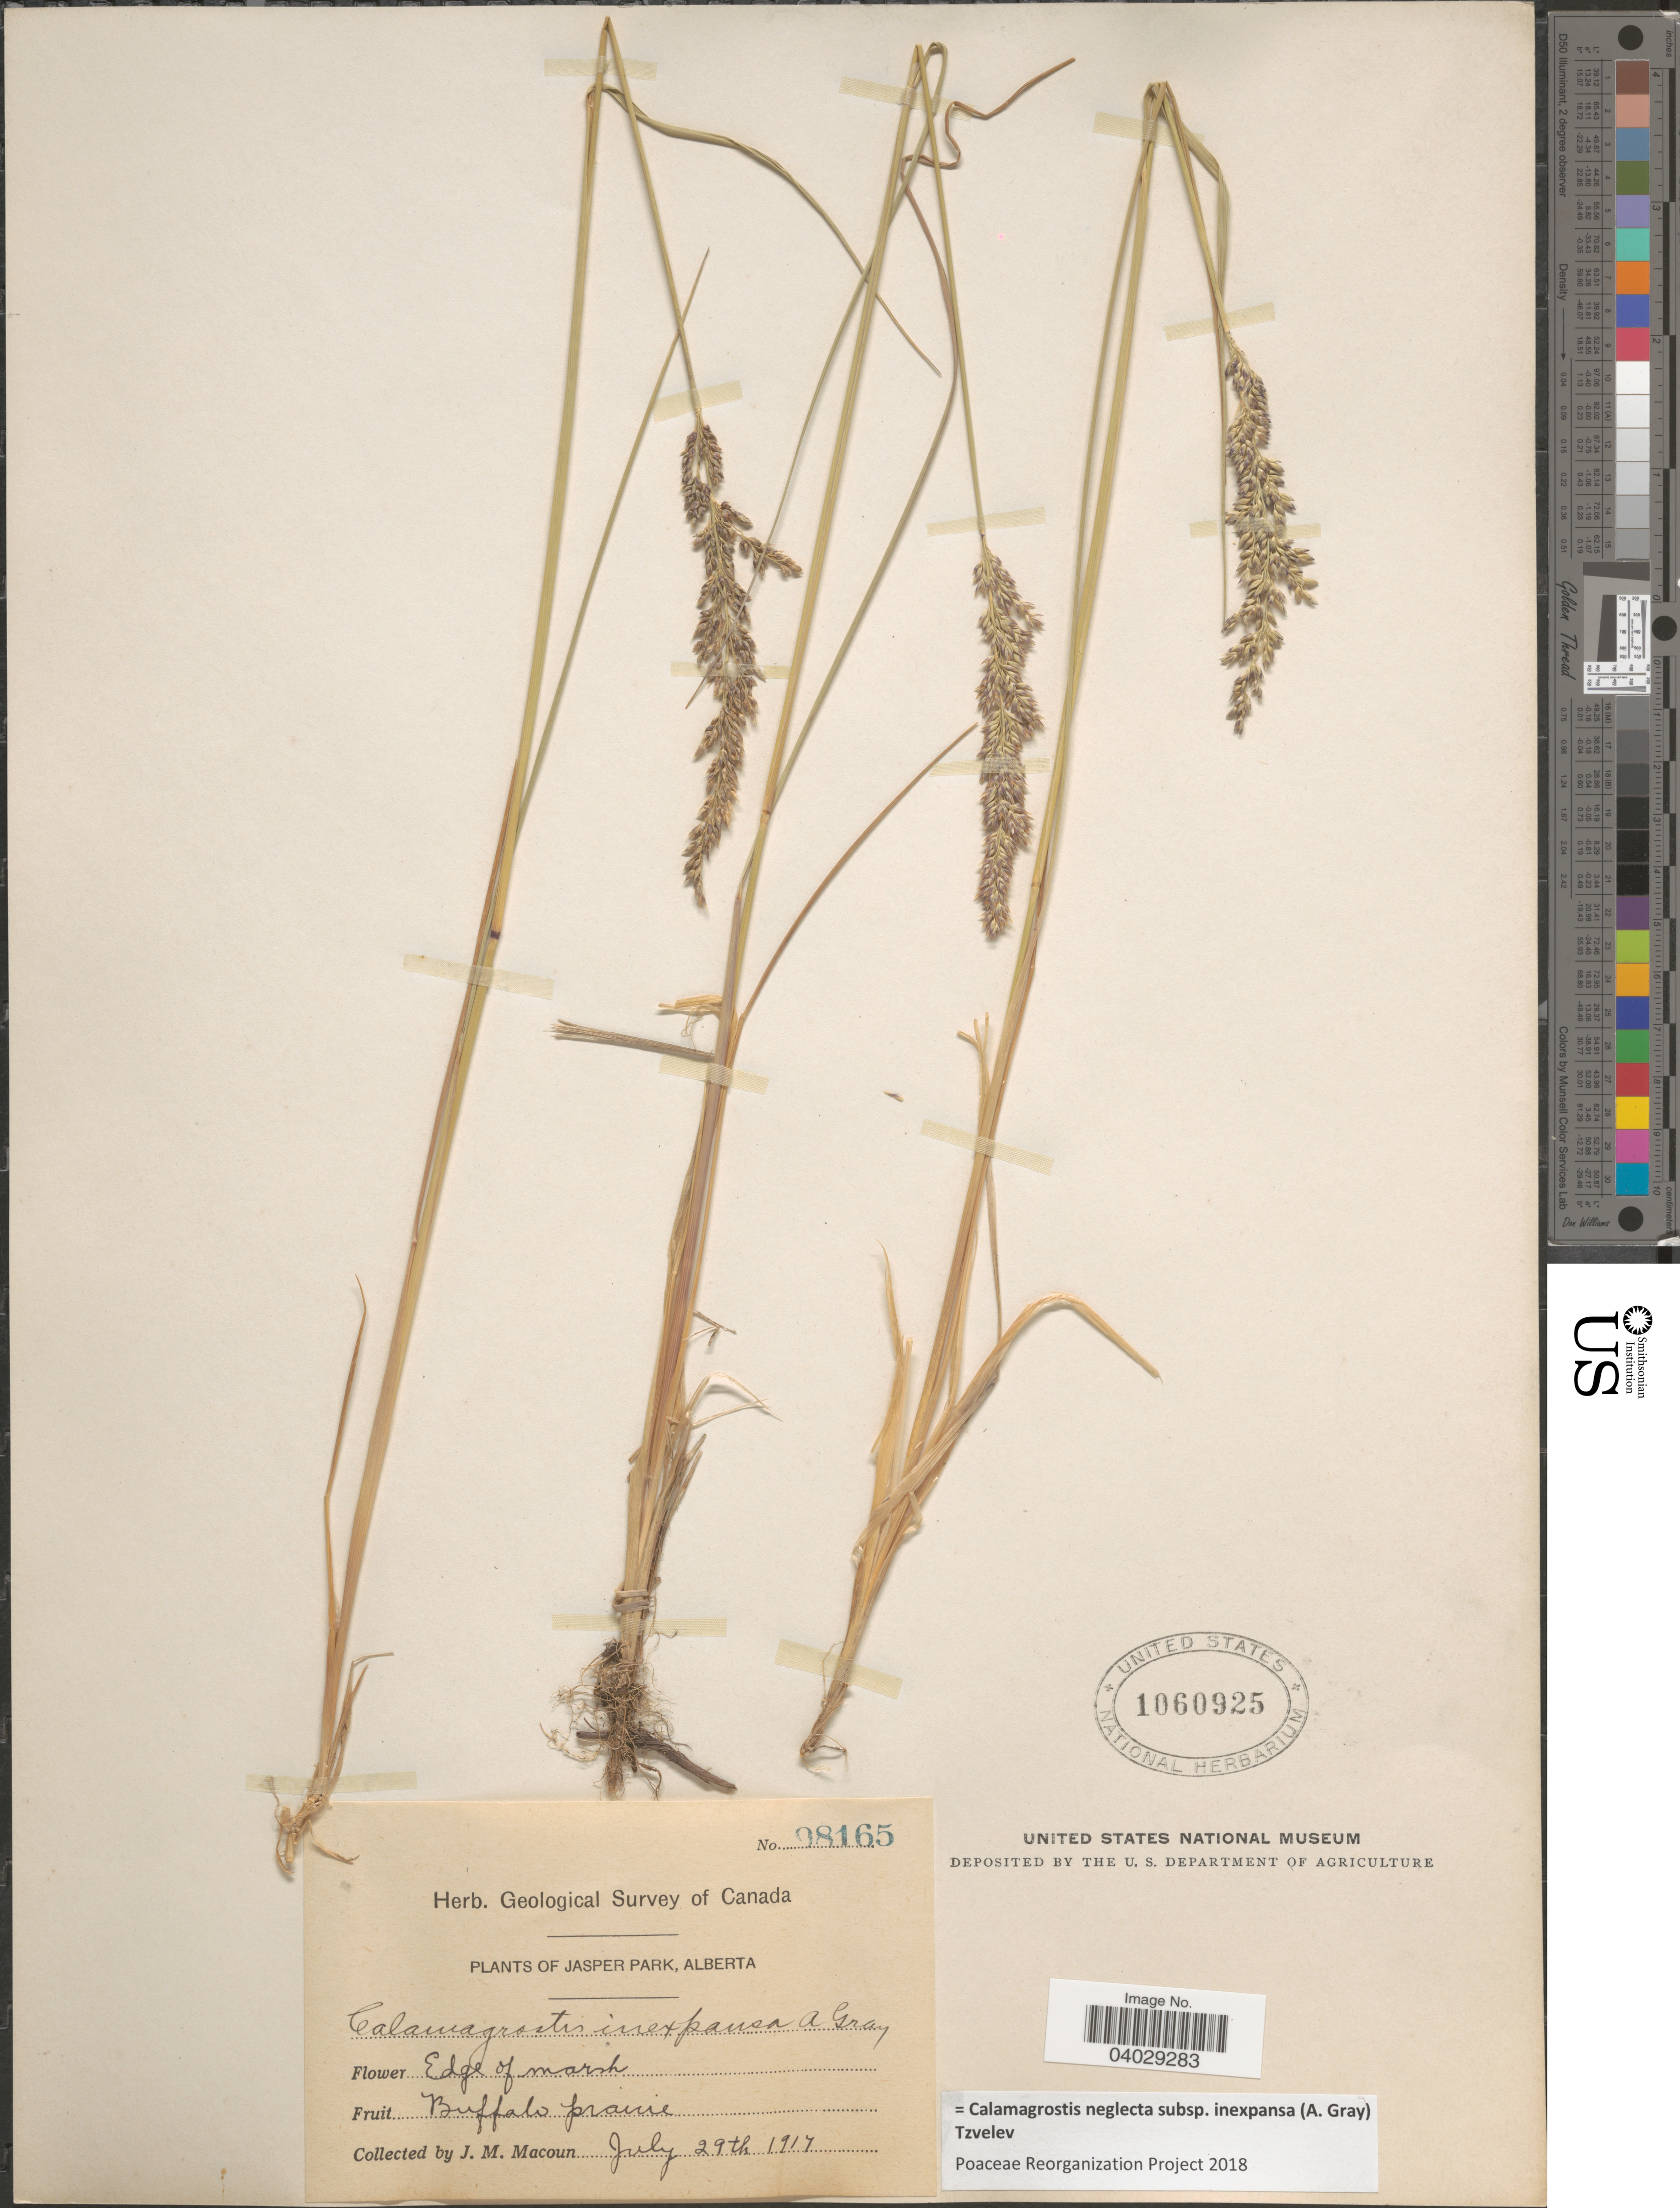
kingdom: Plantae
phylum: Tracheophyta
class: Liliopsida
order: Poales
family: Poaceae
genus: Calamagrostis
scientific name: Calamagrostis neglecta subsp. inexpansa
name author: (A. Gray) Tzvelev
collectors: J. M. Macoun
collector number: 98165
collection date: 1917-07-29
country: Canada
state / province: Alberta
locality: Jasper Park. Edge of marsh. Buffalo prairie.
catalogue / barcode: US 1060925